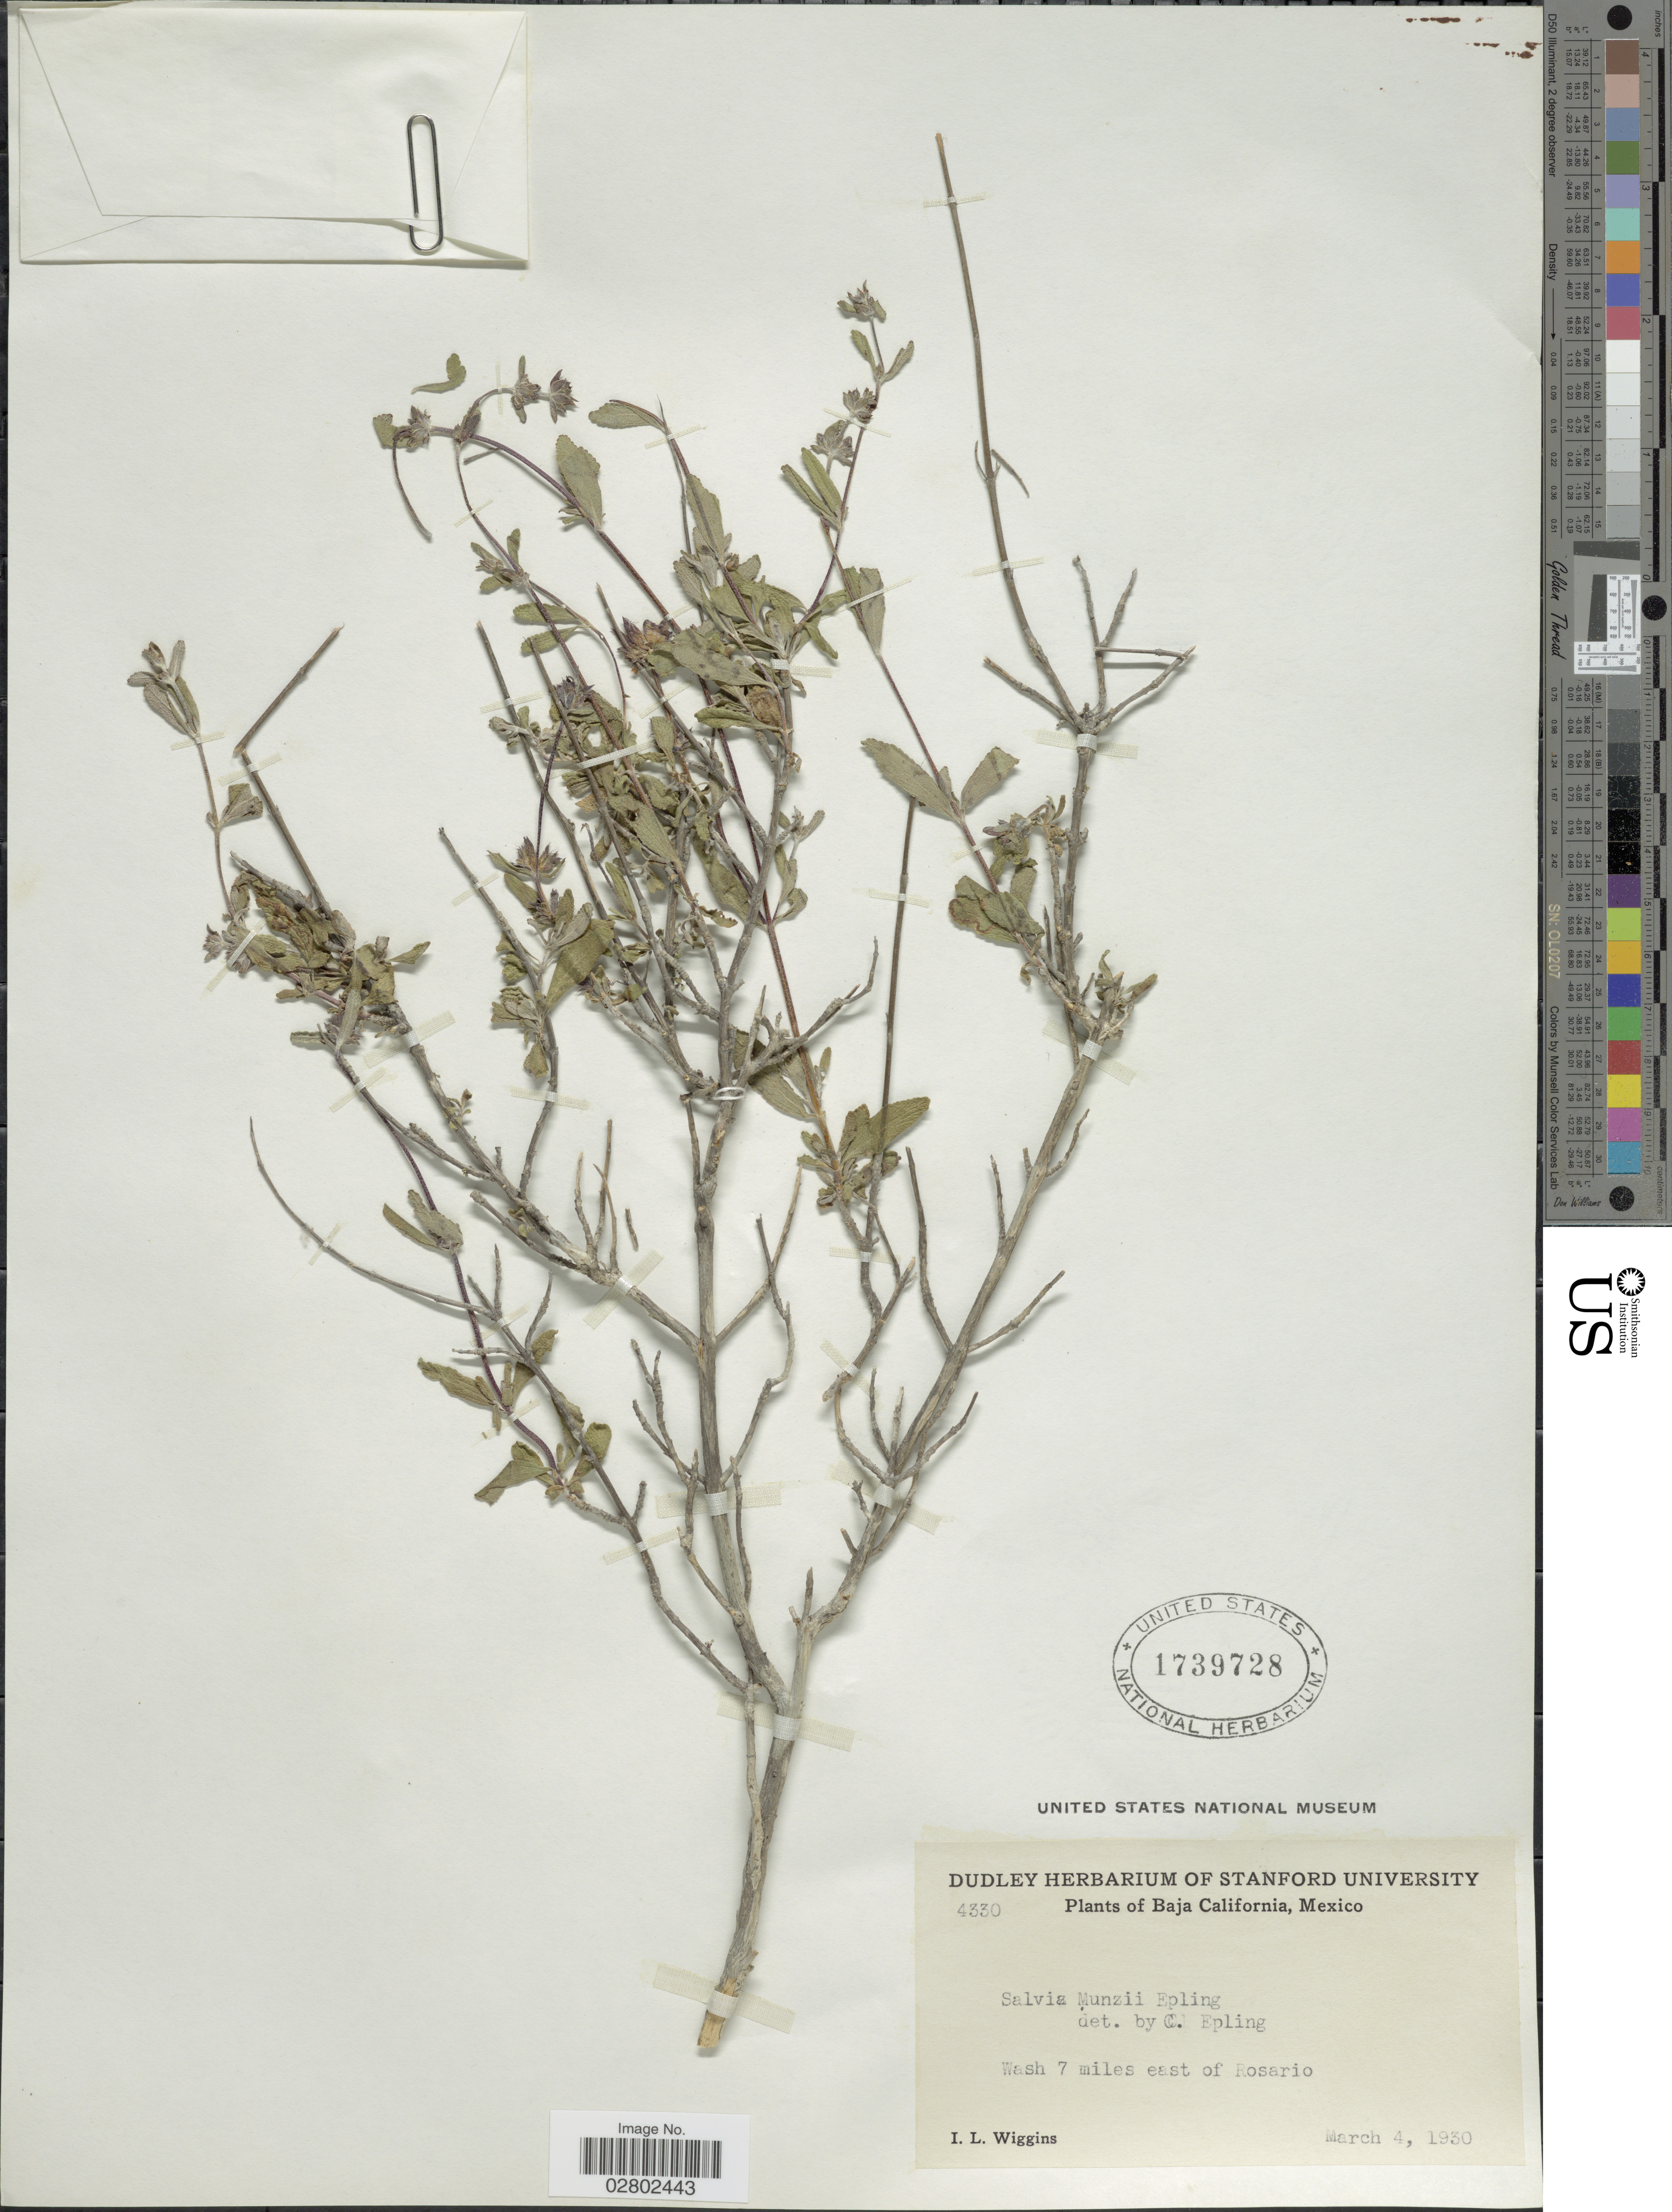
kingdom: Plantae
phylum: Tracheophyta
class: Magnoliopsida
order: Lamiales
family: Lamiaceae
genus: Salvia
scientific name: Salvia munzii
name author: Epling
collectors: I. L. Wiggins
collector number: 4330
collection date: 1930-03-04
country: Mexico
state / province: Baja California Norte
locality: Wash 7 miles east of Rosario.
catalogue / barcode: US 1739728